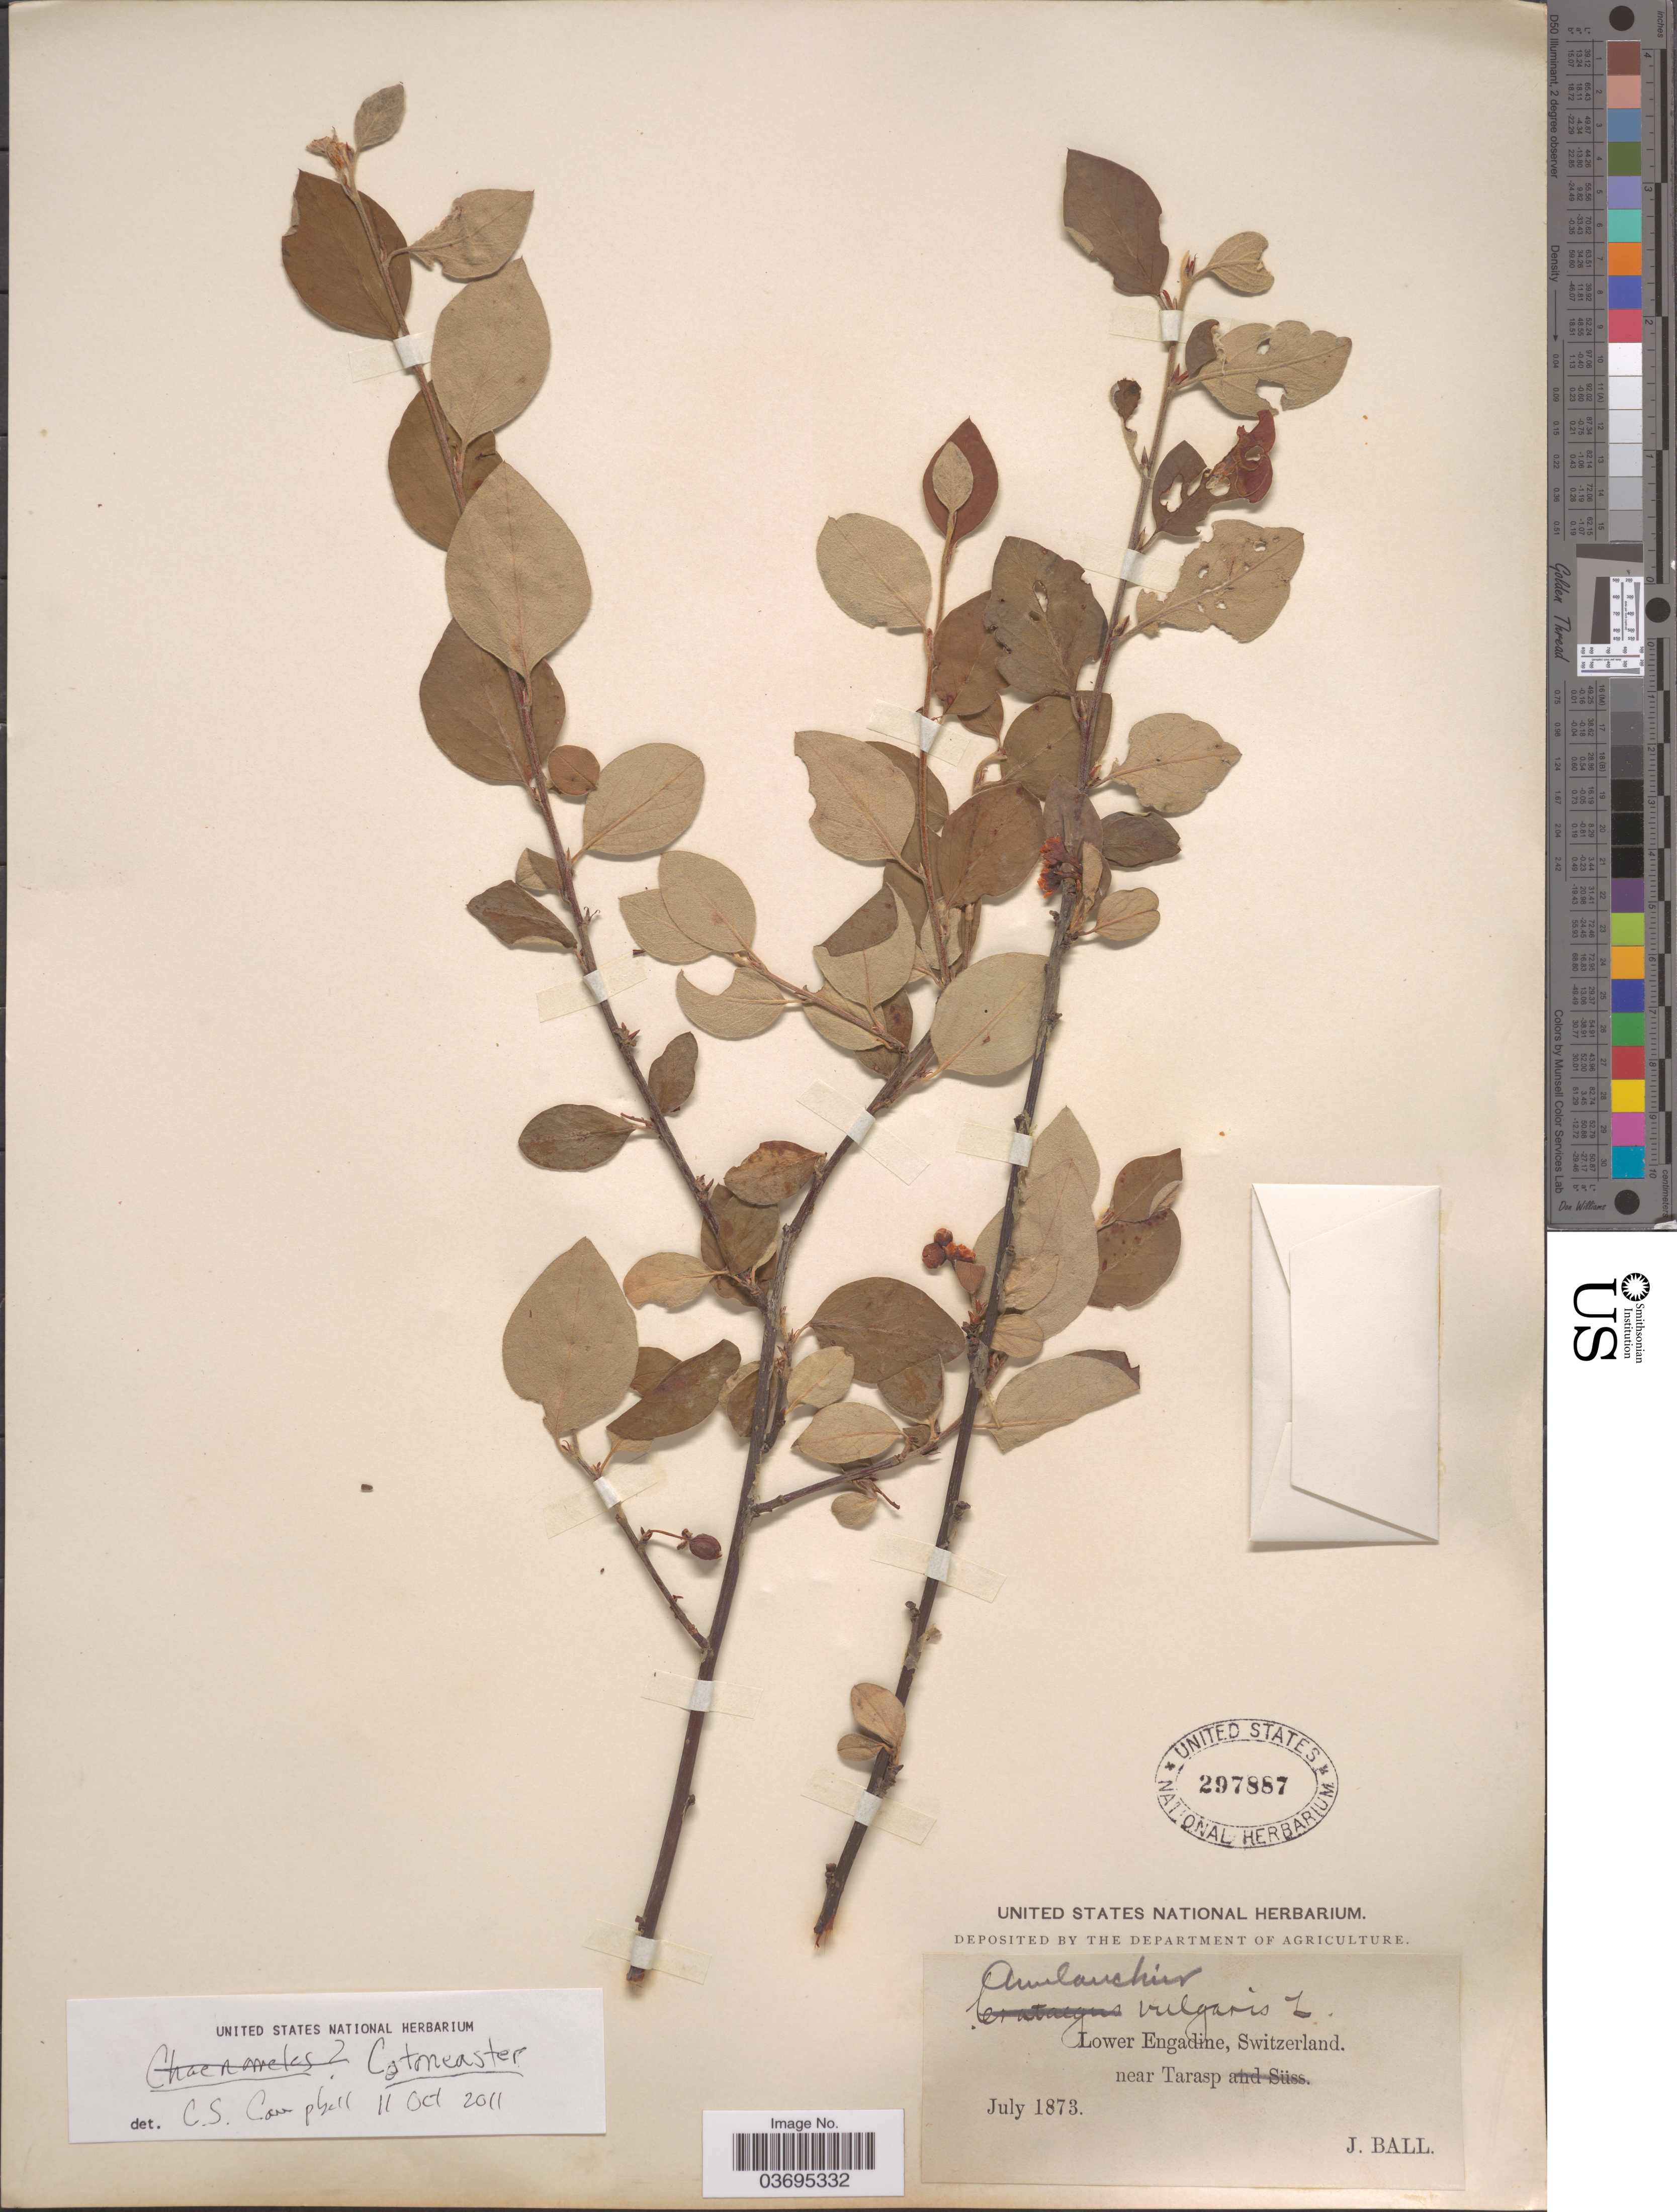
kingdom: Plantae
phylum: Tracheophyta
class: Magnoliopsida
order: Rosales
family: Rosaceae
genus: Cotoneaster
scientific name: Cotoneaster sp.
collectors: J. Ball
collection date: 1873-07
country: Switzerland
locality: Lower Engadine. Near Tarasp.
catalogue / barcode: US 297887